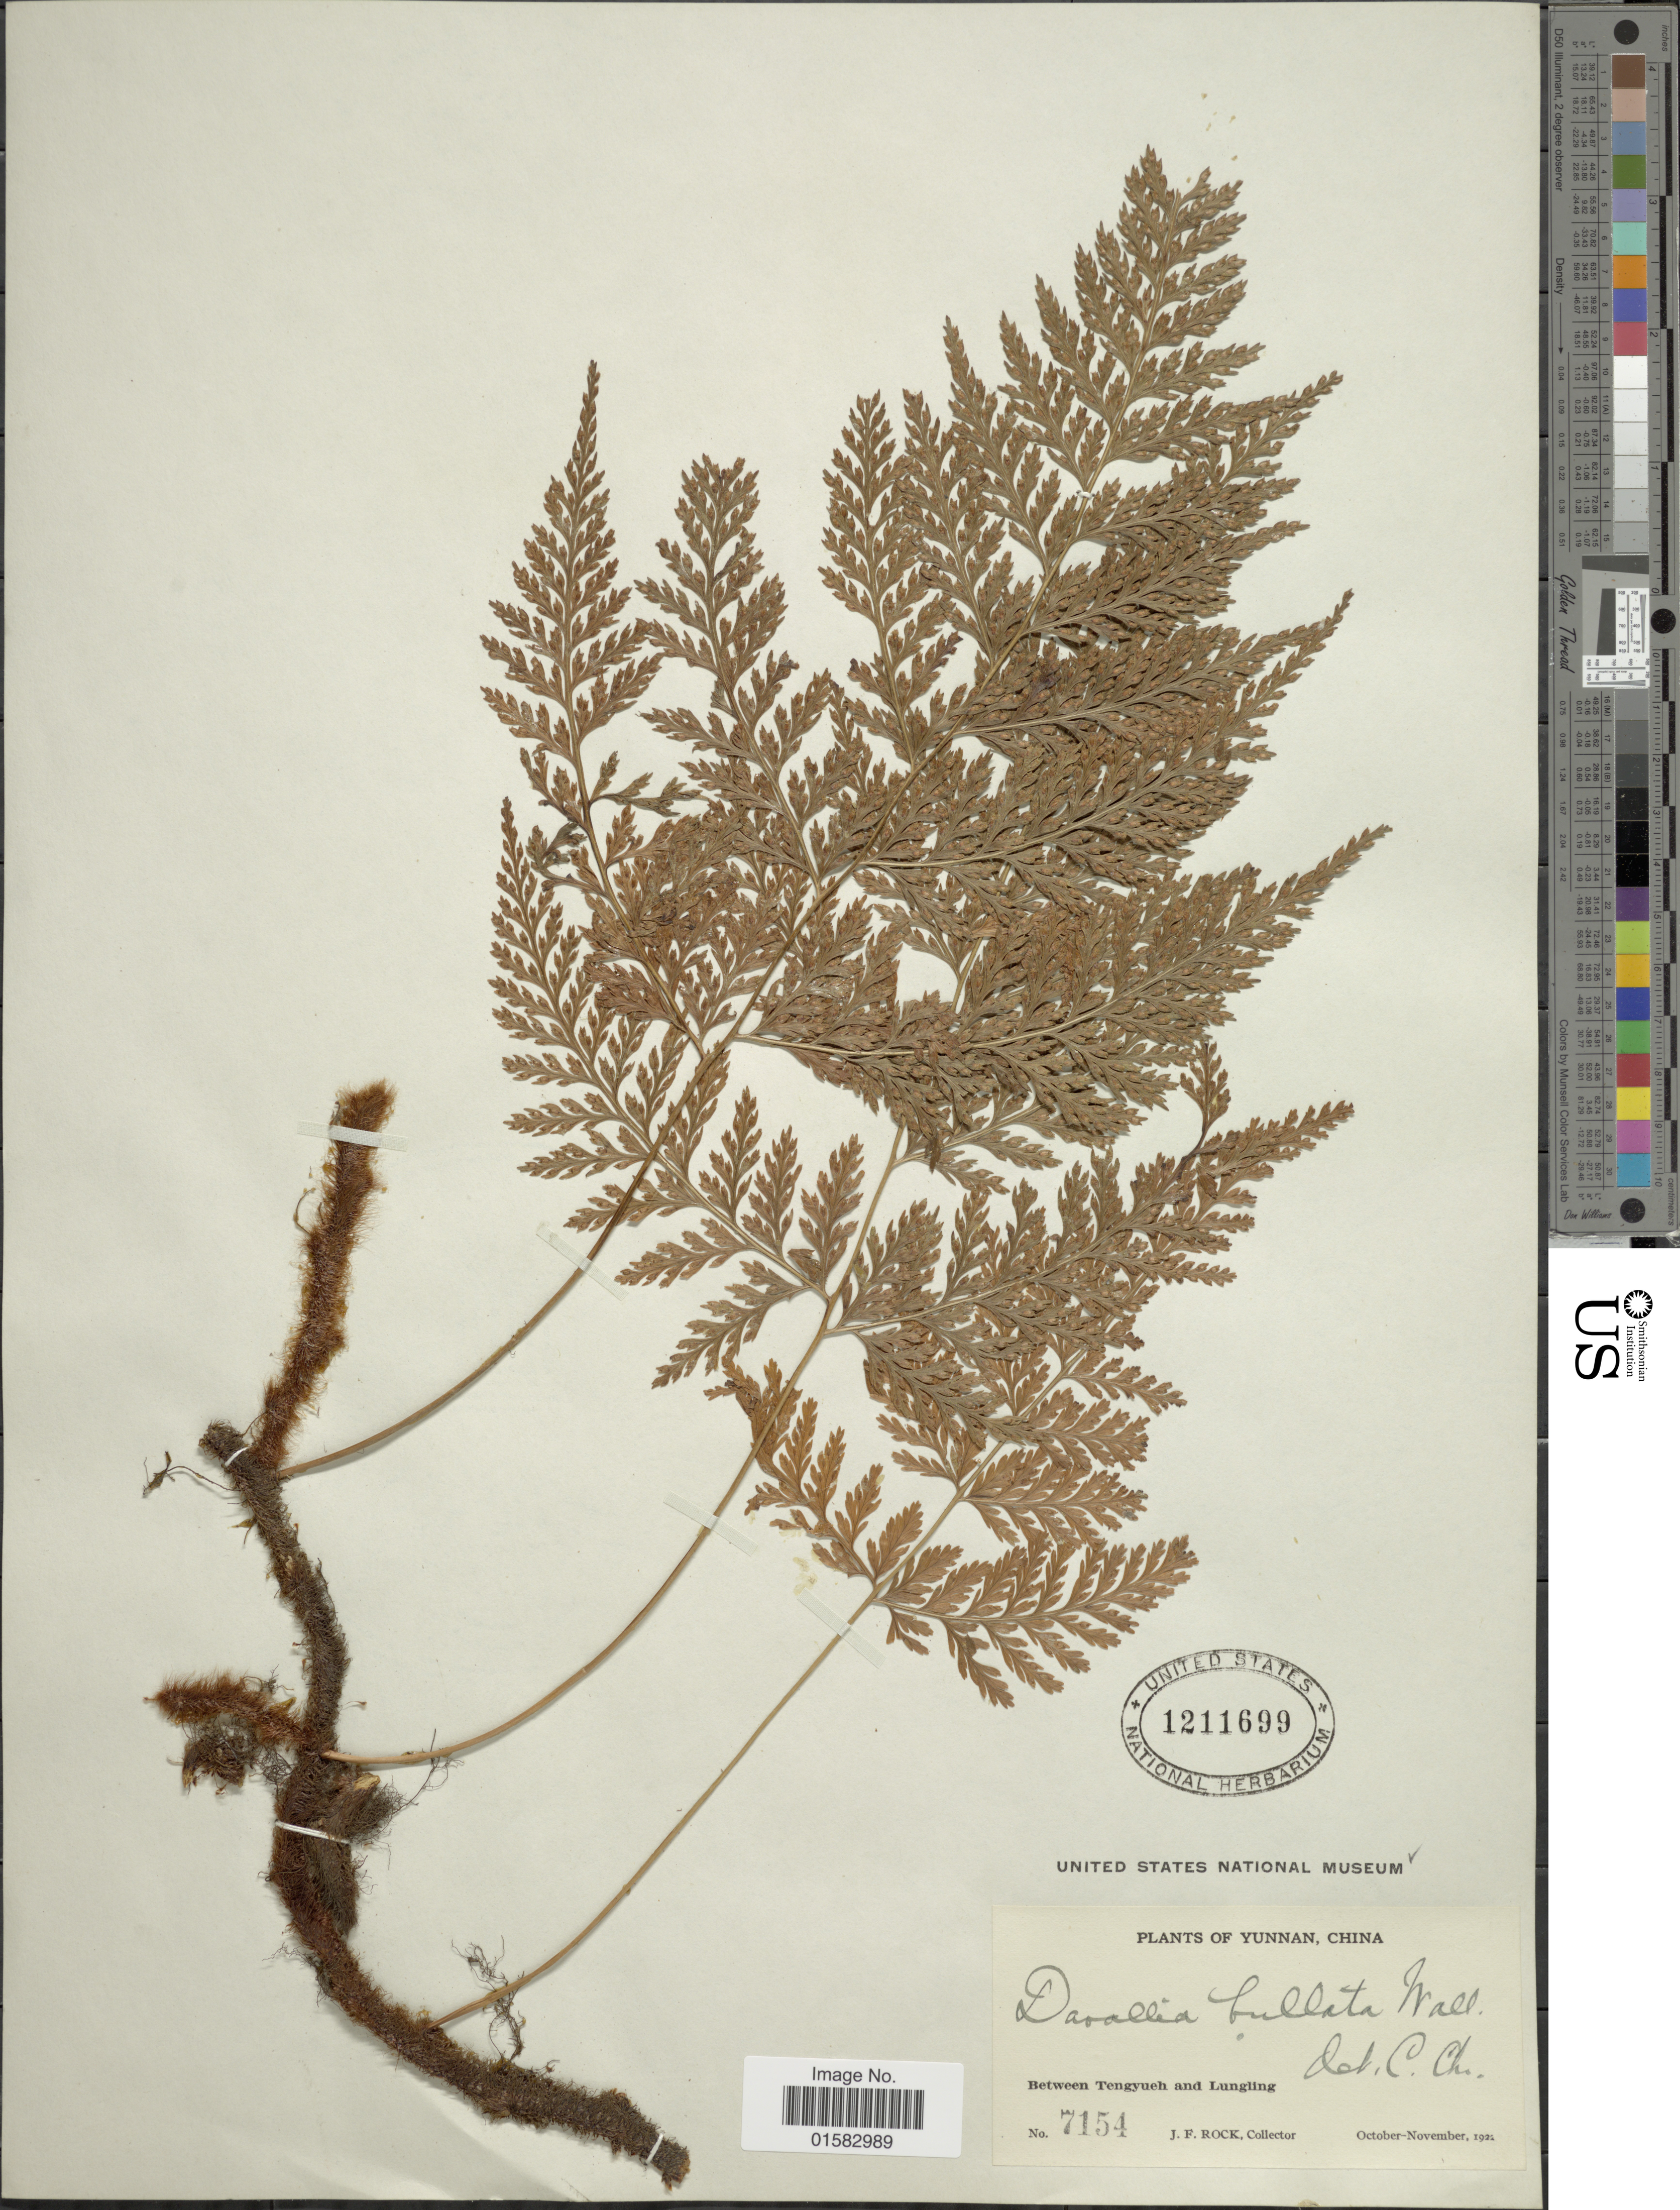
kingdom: Plantae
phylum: Tracheophyta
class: Polypodiopsida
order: Polypodiales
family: Davalliaceae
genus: Davallia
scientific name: Davallia trichomanoides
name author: Blume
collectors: J. Rock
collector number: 7154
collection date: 1922-10/1922-11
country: China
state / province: Yunnan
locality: Between Tengyueh and Lungling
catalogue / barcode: US 1211699